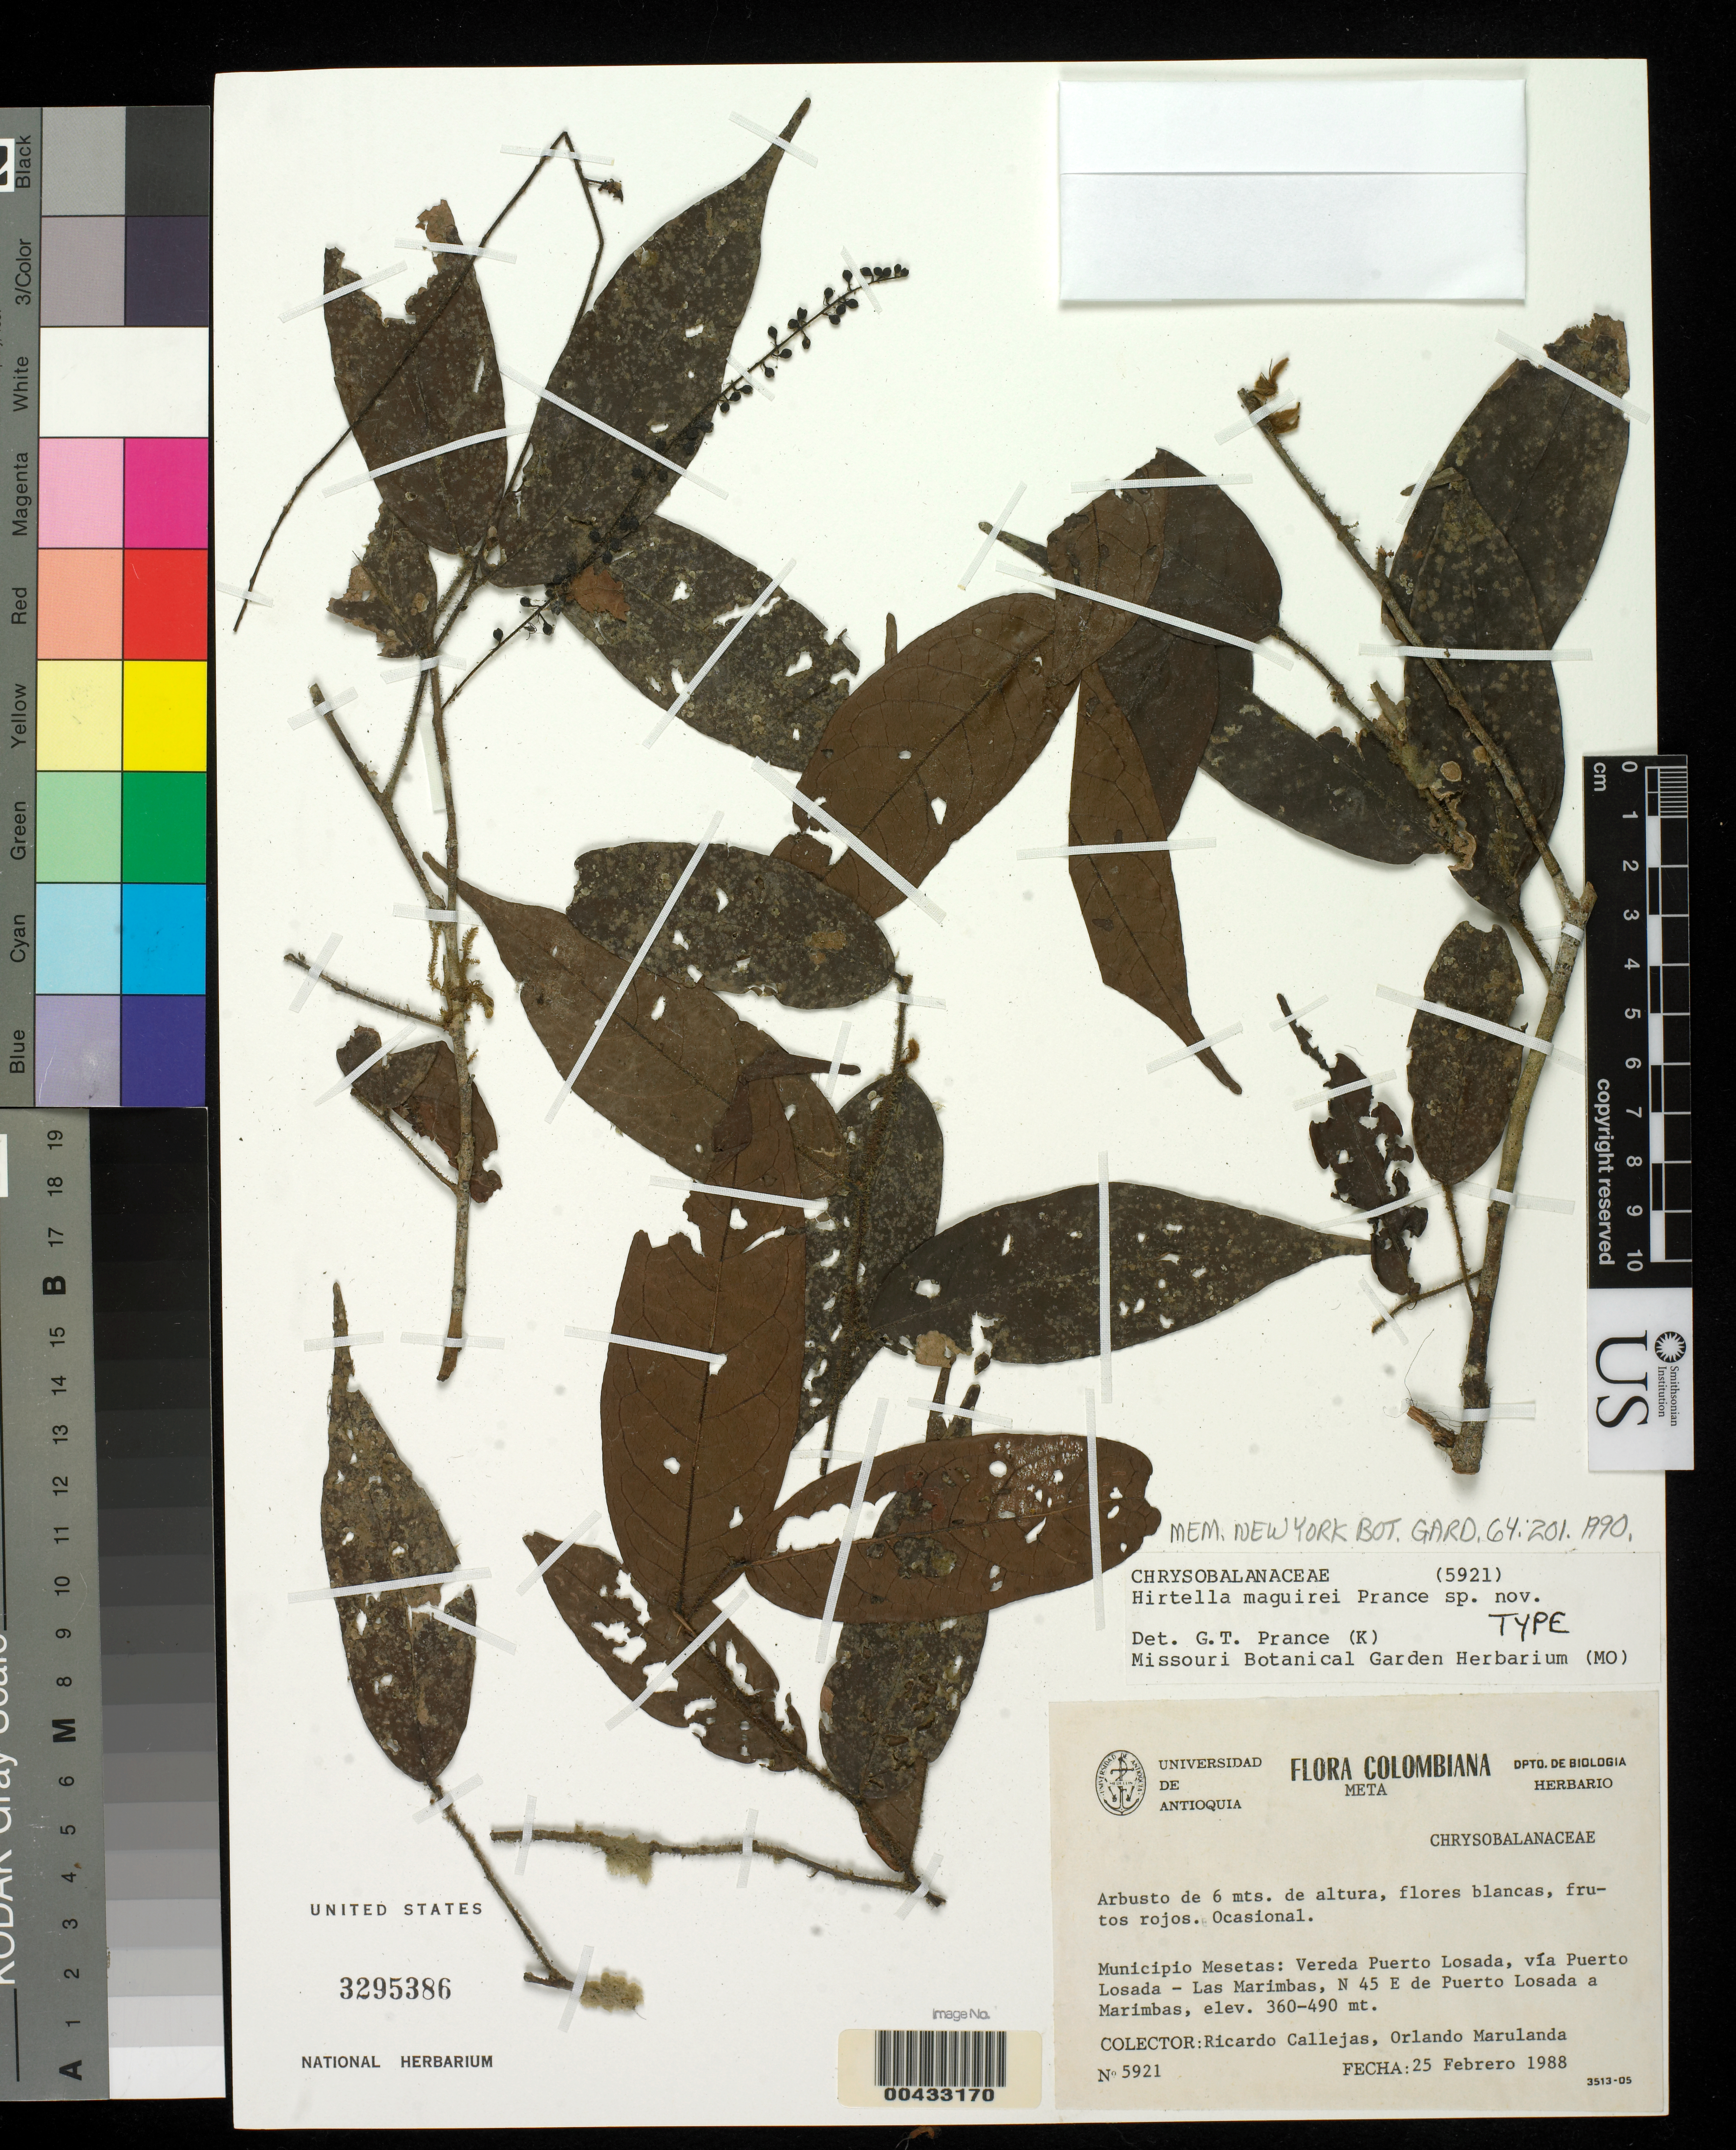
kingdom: Plantae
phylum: Tracheophyta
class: Magnoliopsida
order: Malpighiales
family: Chrysobalanaceae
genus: Hirtella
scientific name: Hirtella maguirei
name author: Prance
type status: Isotype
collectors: R. Callejas & O. Marulanda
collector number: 5921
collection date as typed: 25 Feb 1988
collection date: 1988-02-25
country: Colombia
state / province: Meta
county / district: Mesetas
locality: Vereda Puerto Losada, via Puerto Losada - Las Marimbas, N 45 E de Puerto Losada a Marimbas.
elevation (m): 360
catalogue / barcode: US 3295386